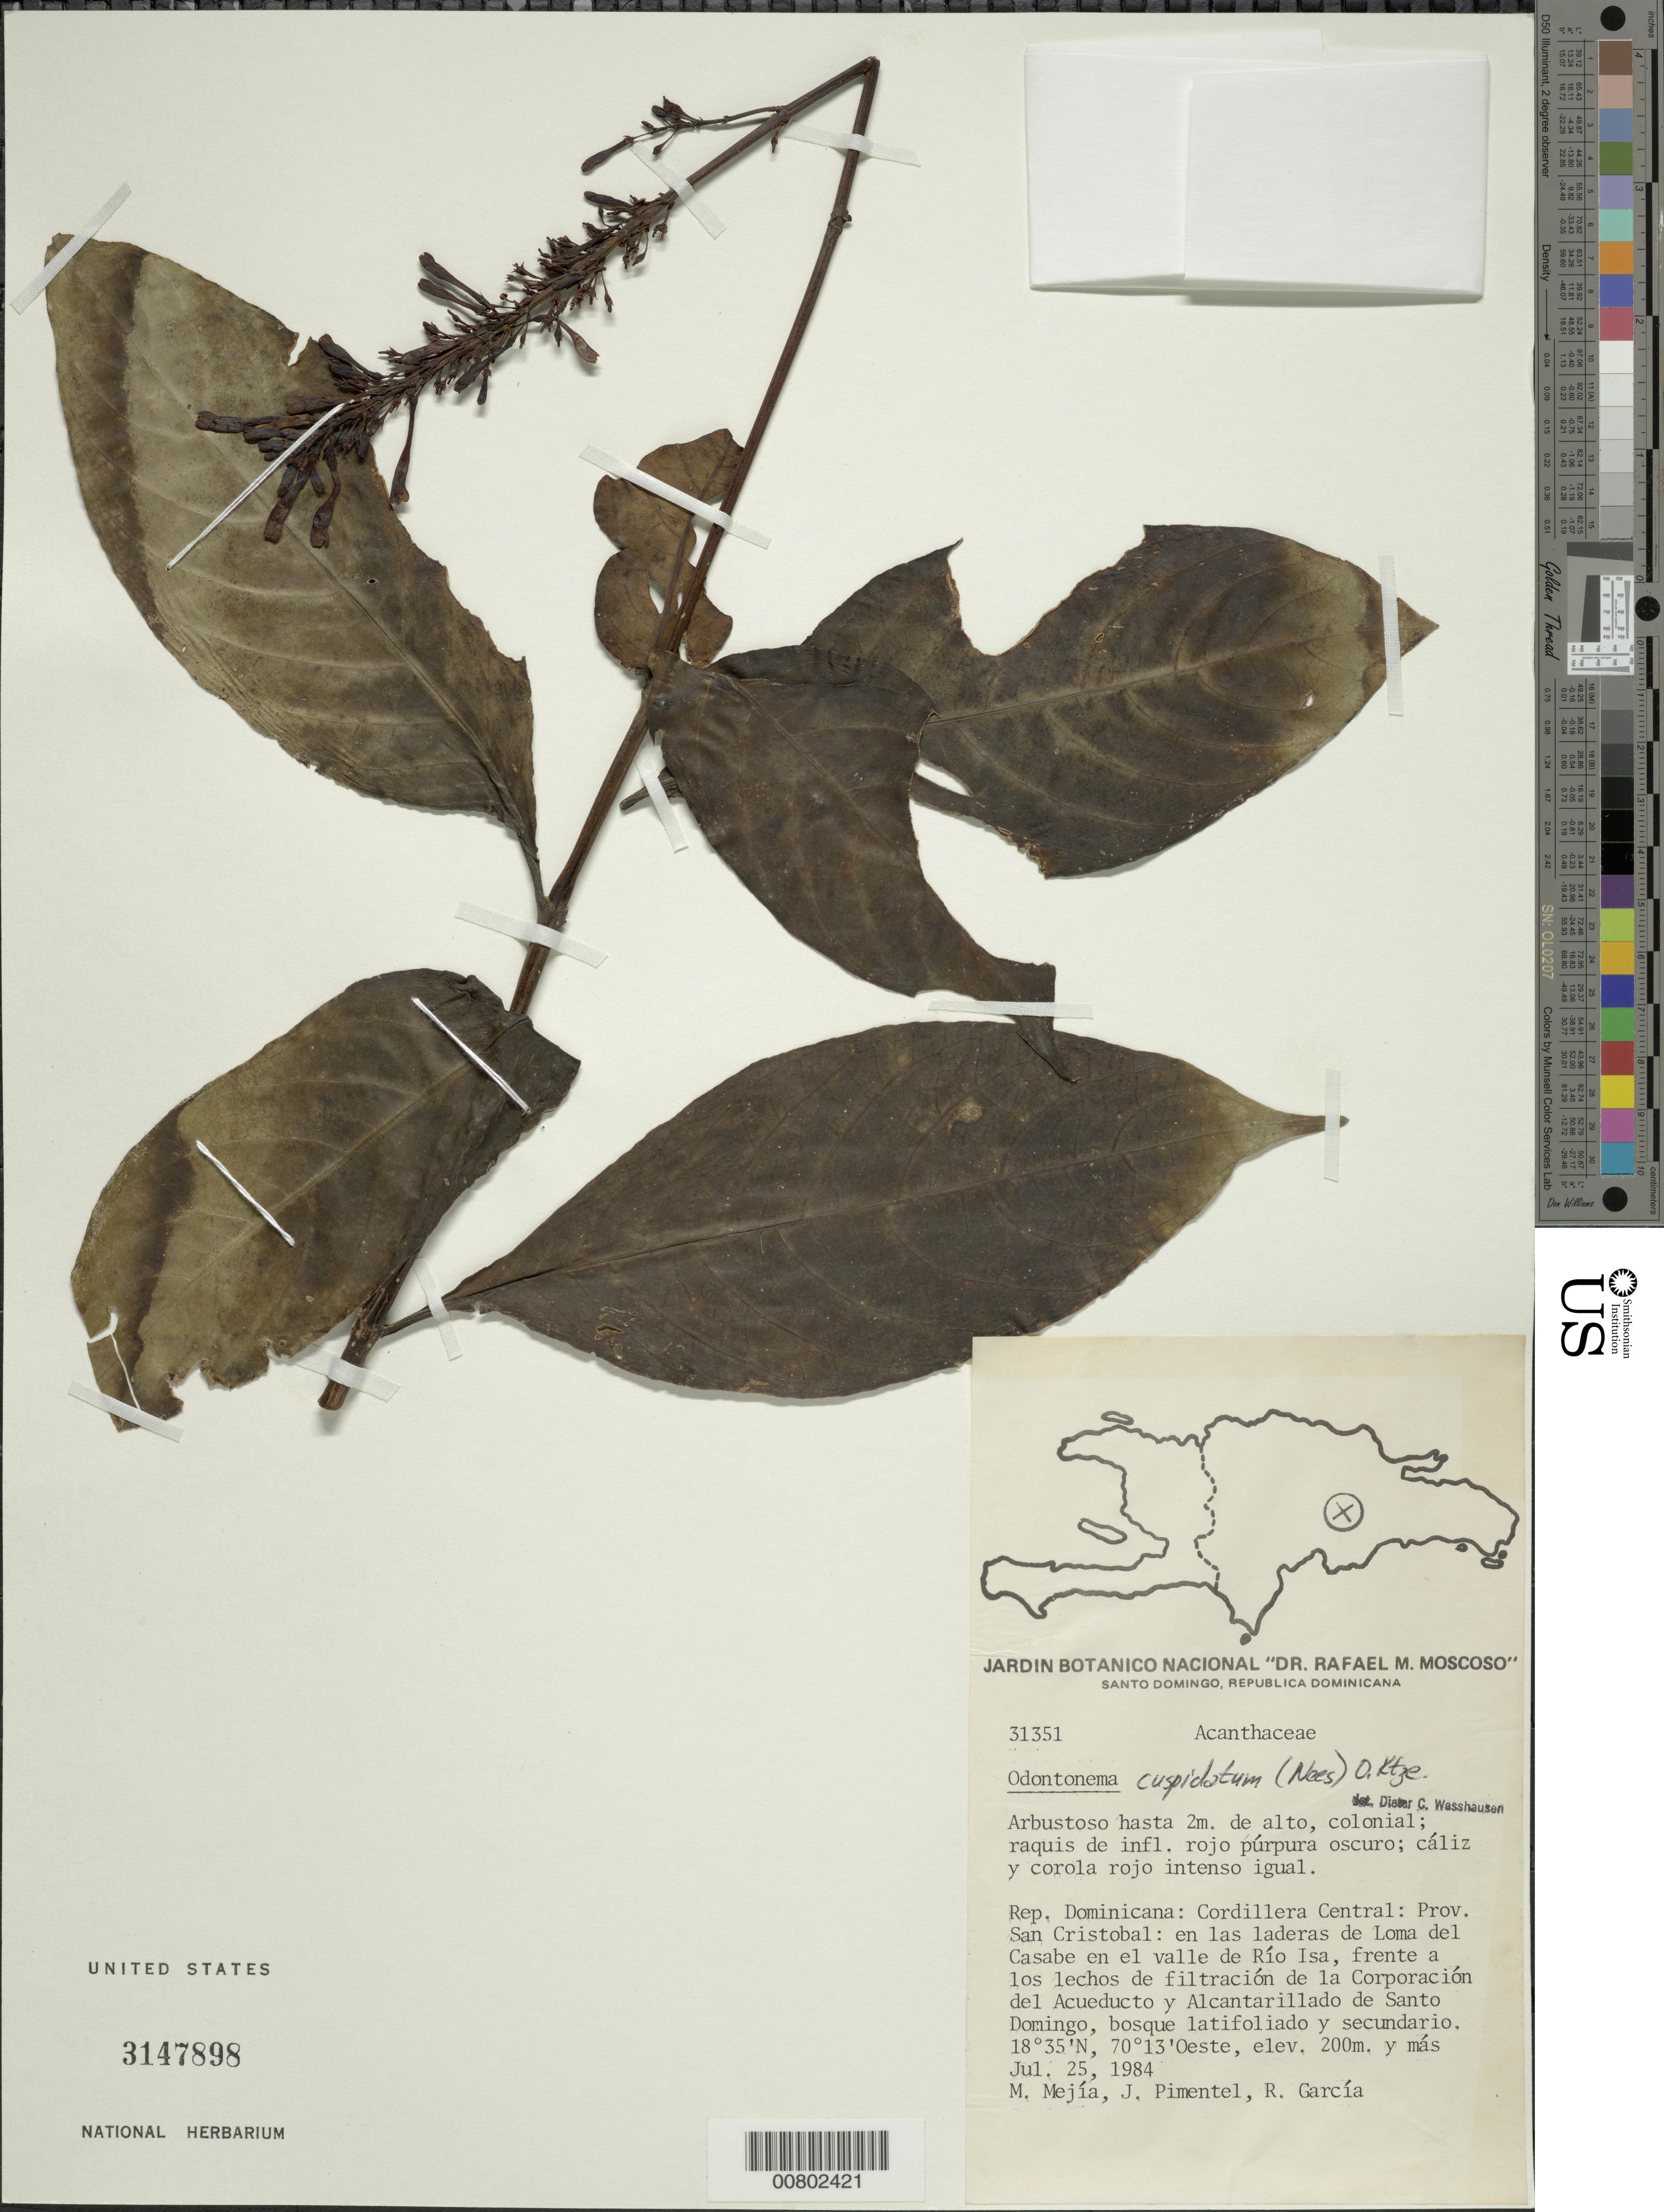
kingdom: Plantae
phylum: Tracheophyta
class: Magnoliopsida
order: Lamiales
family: Acanthaceae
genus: Odontonema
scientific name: Odontonema cuspidatum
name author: (Nees) Kuntze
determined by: Wasshausen, Dieter C., (BOT), Smithsonian Institution - National Museum of Natural History (UNITED STATES)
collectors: M. Mejia, J. Pimentel & R. G. García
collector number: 31351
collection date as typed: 25 Jul 1984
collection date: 1984-07-25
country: Dominican Republic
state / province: San Cristobal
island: Hispaniola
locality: Cordillera Central; en las laderas de Loma del Casabe en el valle de Río Isa, frente a del Acueducto y Alcantarillado de Santo Domingo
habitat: Bosque latifoliado y secundario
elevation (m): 200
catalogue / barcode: US 3147898